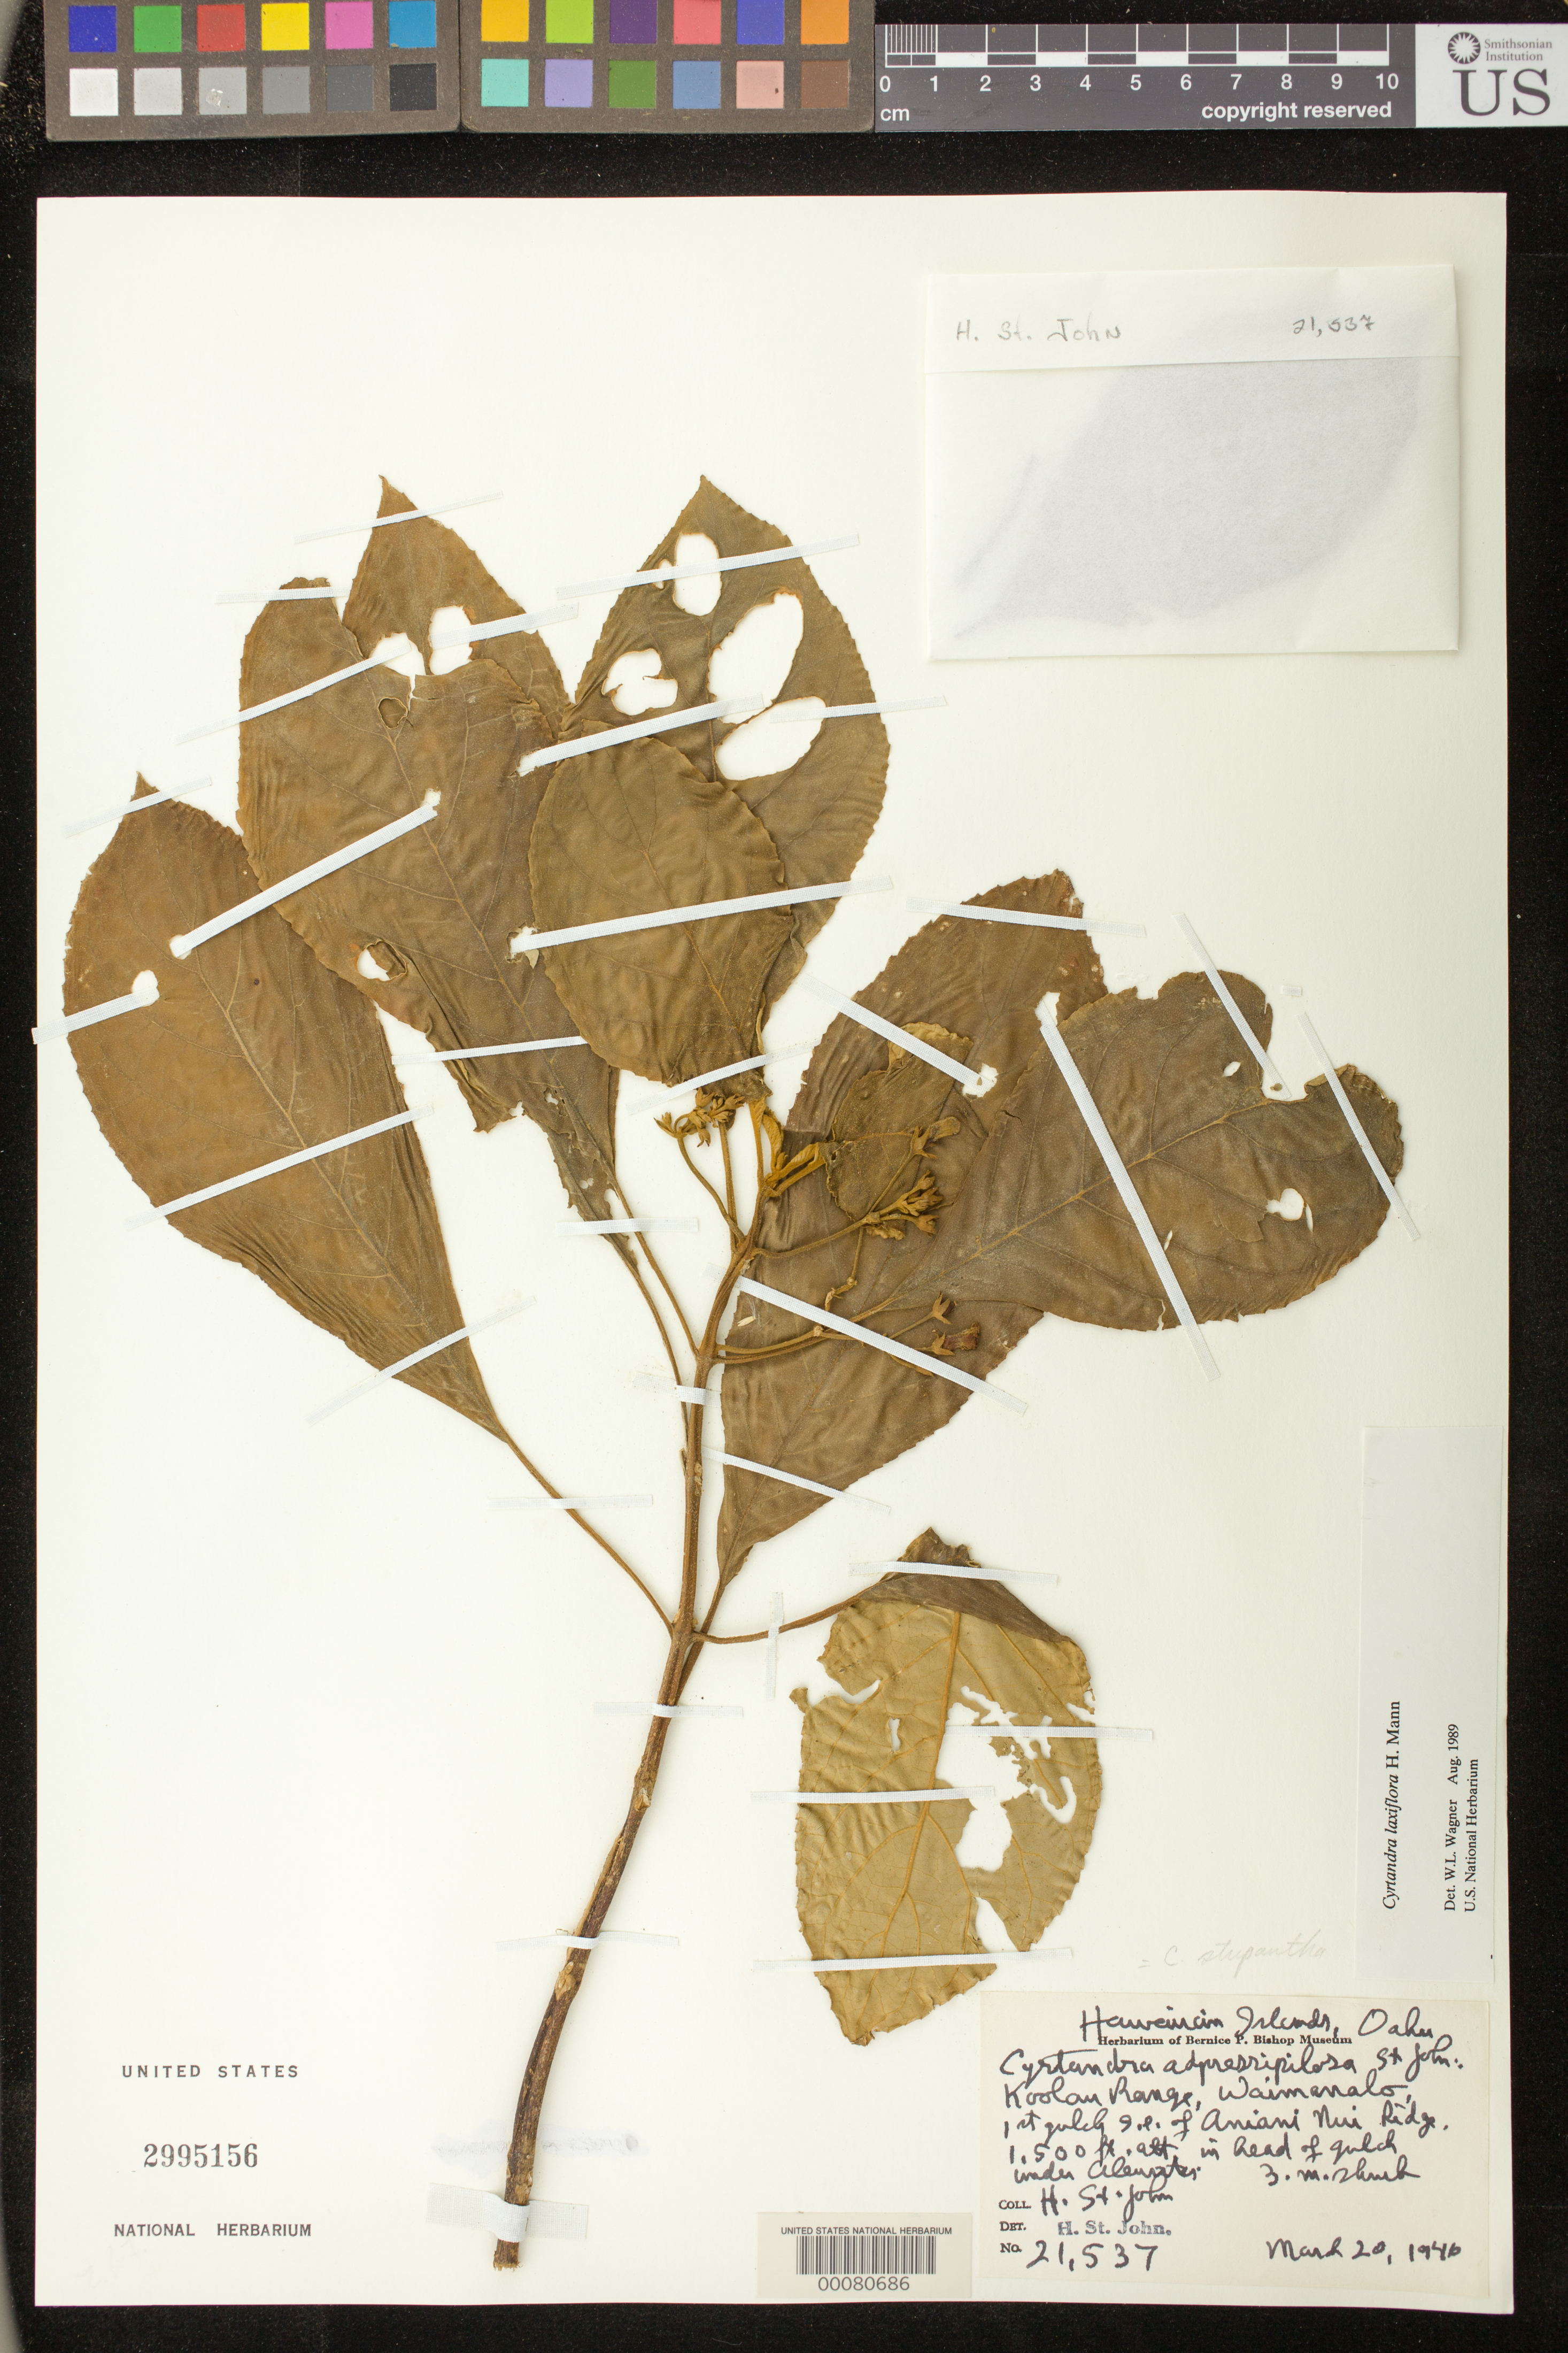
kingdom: Plantae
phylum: Tracheophyta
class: Magnoliopsida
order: Lamiales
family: Gesneriaceae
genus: Cyrtandra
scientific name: Cyrtandra laxiflora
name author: H. Mann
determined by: St. John, H.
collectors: H. St. John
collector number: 21537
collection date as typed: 20 Mar 1946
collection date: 1946-03-20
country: United States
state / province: Hawaii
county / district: Honolulu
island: Oahu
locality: Koolau range, Waimanalo, 1st gulch se of Aniani Nui ridge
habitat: In head of gulch under aleurites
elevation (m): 457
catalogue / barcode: US 2995156